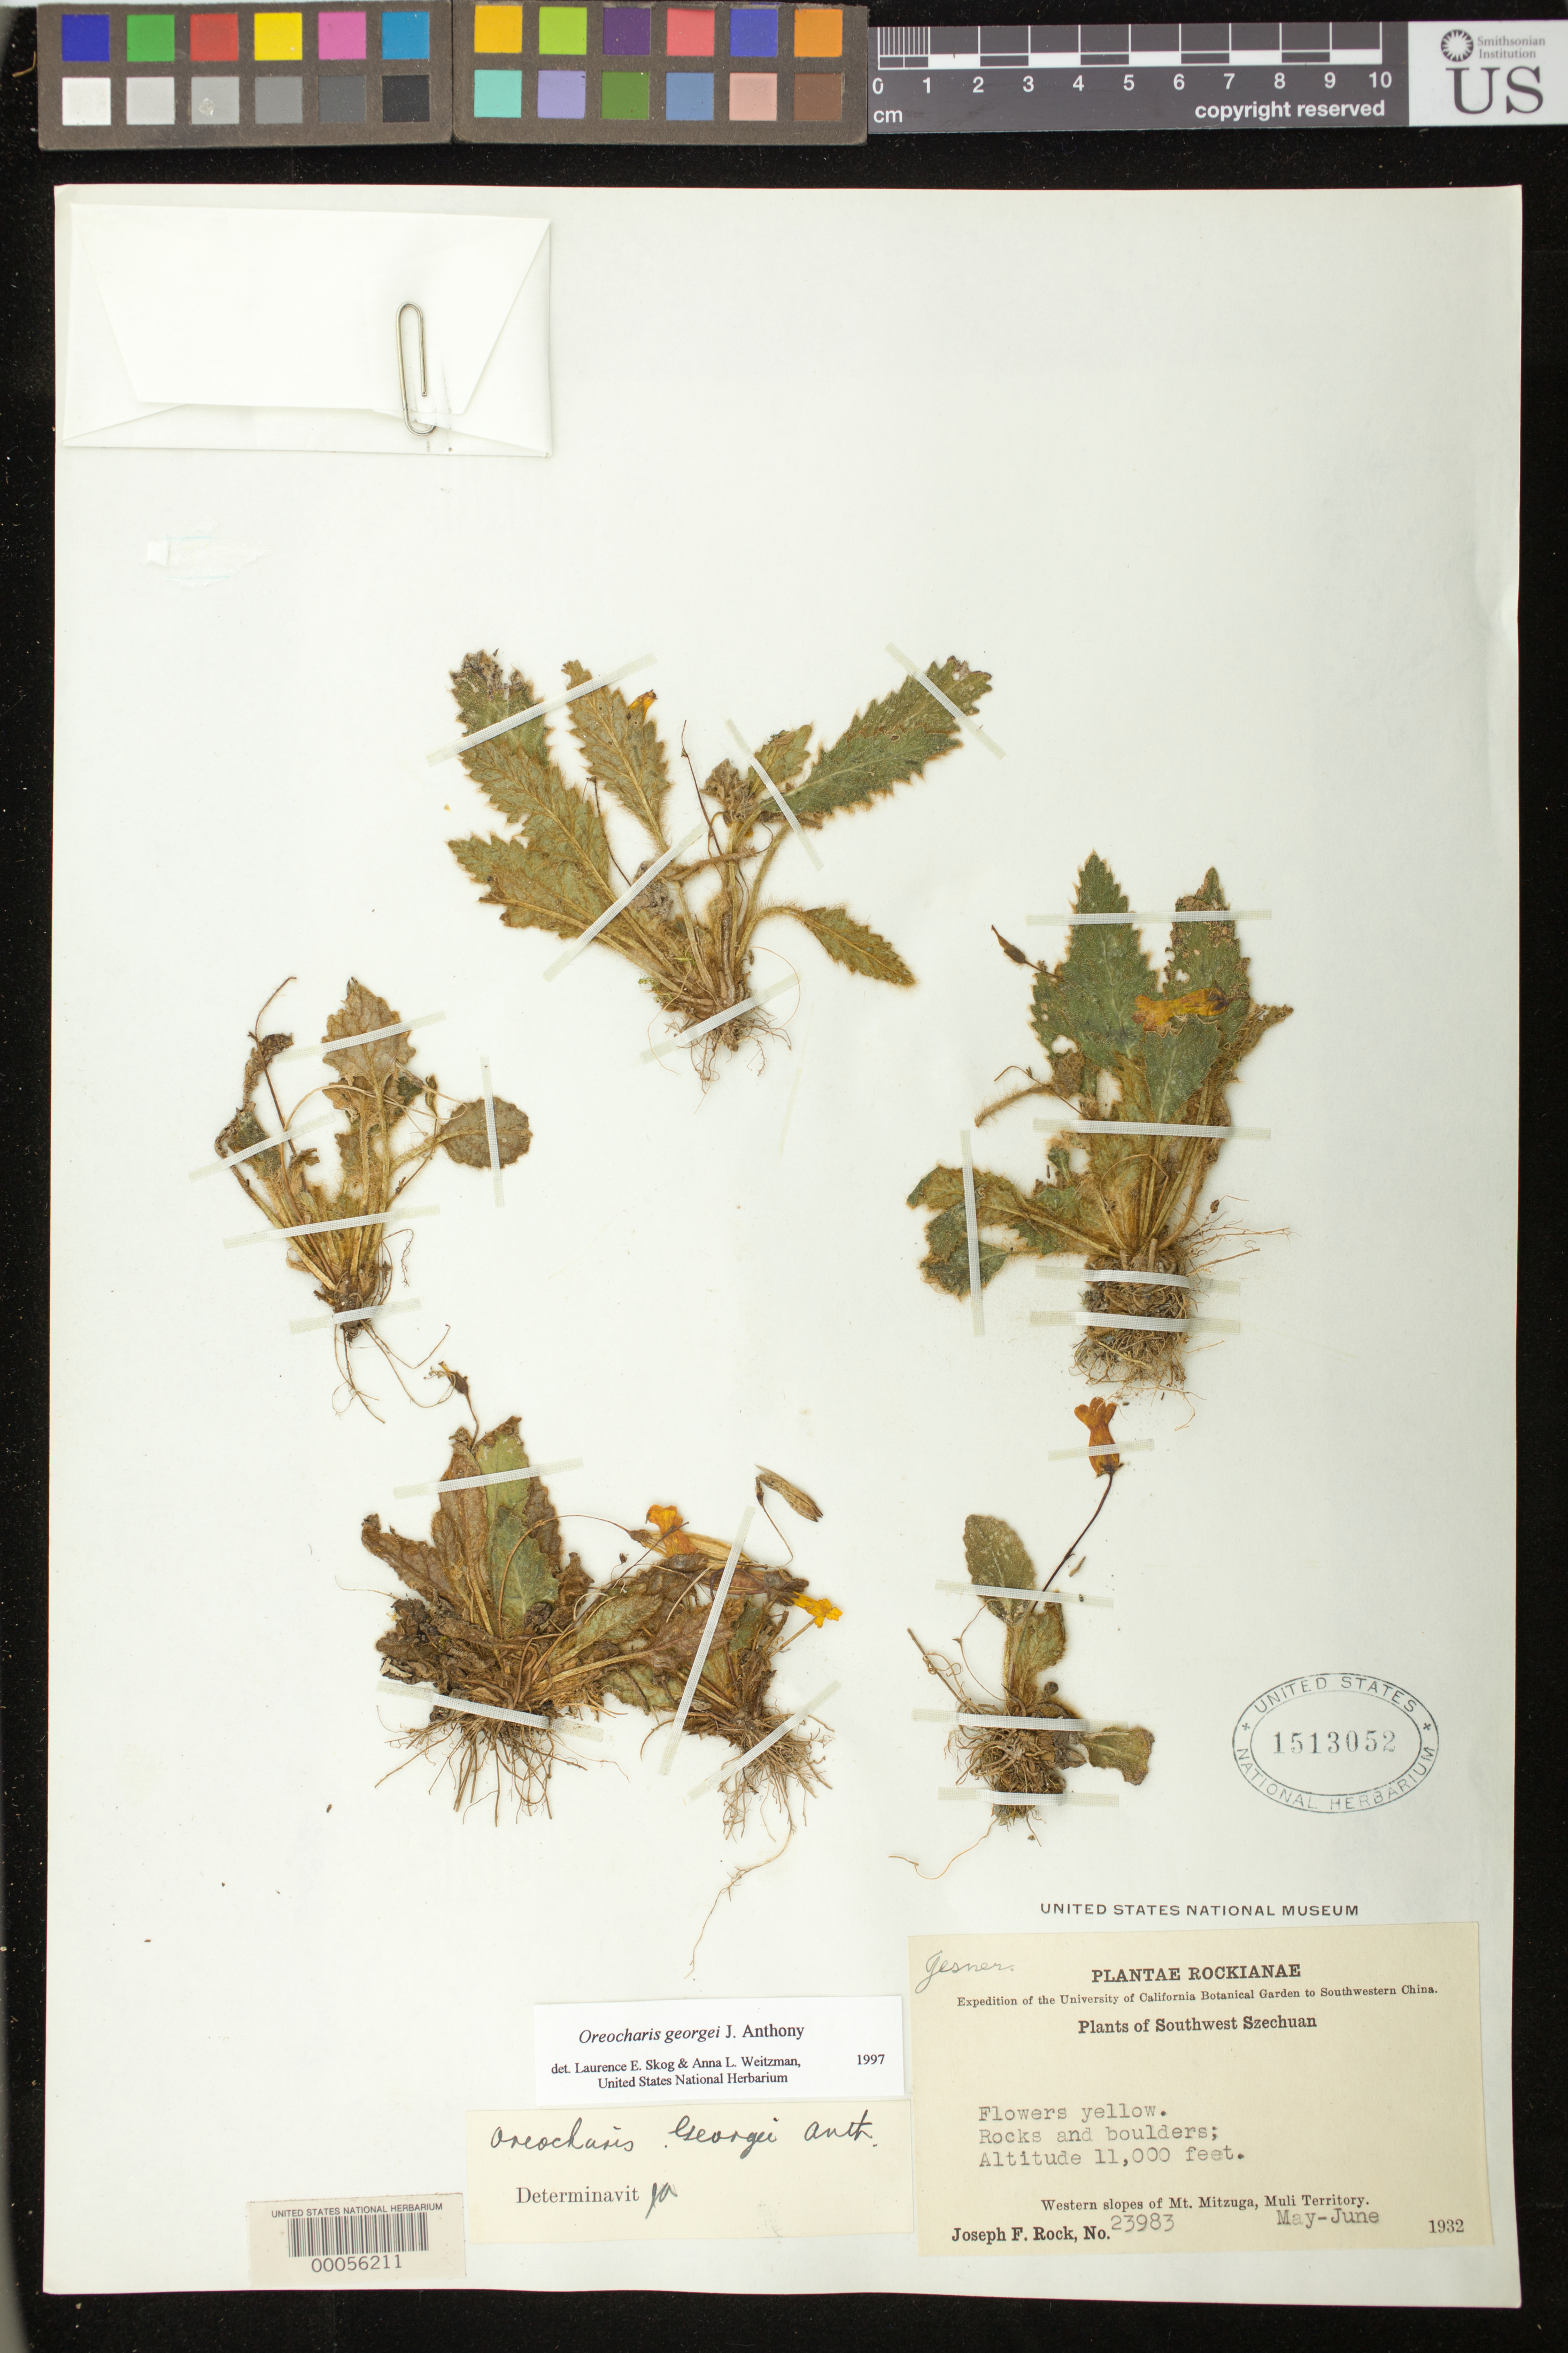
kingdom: Plantae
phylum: Tracheophyta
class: Magnoliopsida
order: Lamiales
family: Gesneriaceae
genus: Oreocharis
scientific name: Oreocharis georgei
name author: J. Anthony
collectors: J. F. Rock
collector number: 23983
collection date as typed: May-Jun 1932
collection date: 1932-05/1932-06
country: China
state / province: Sichuan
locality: Muli territory, western slopes of mount mitzuga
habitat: Rocks and boulders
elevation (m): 3353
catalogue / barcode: US 1513052